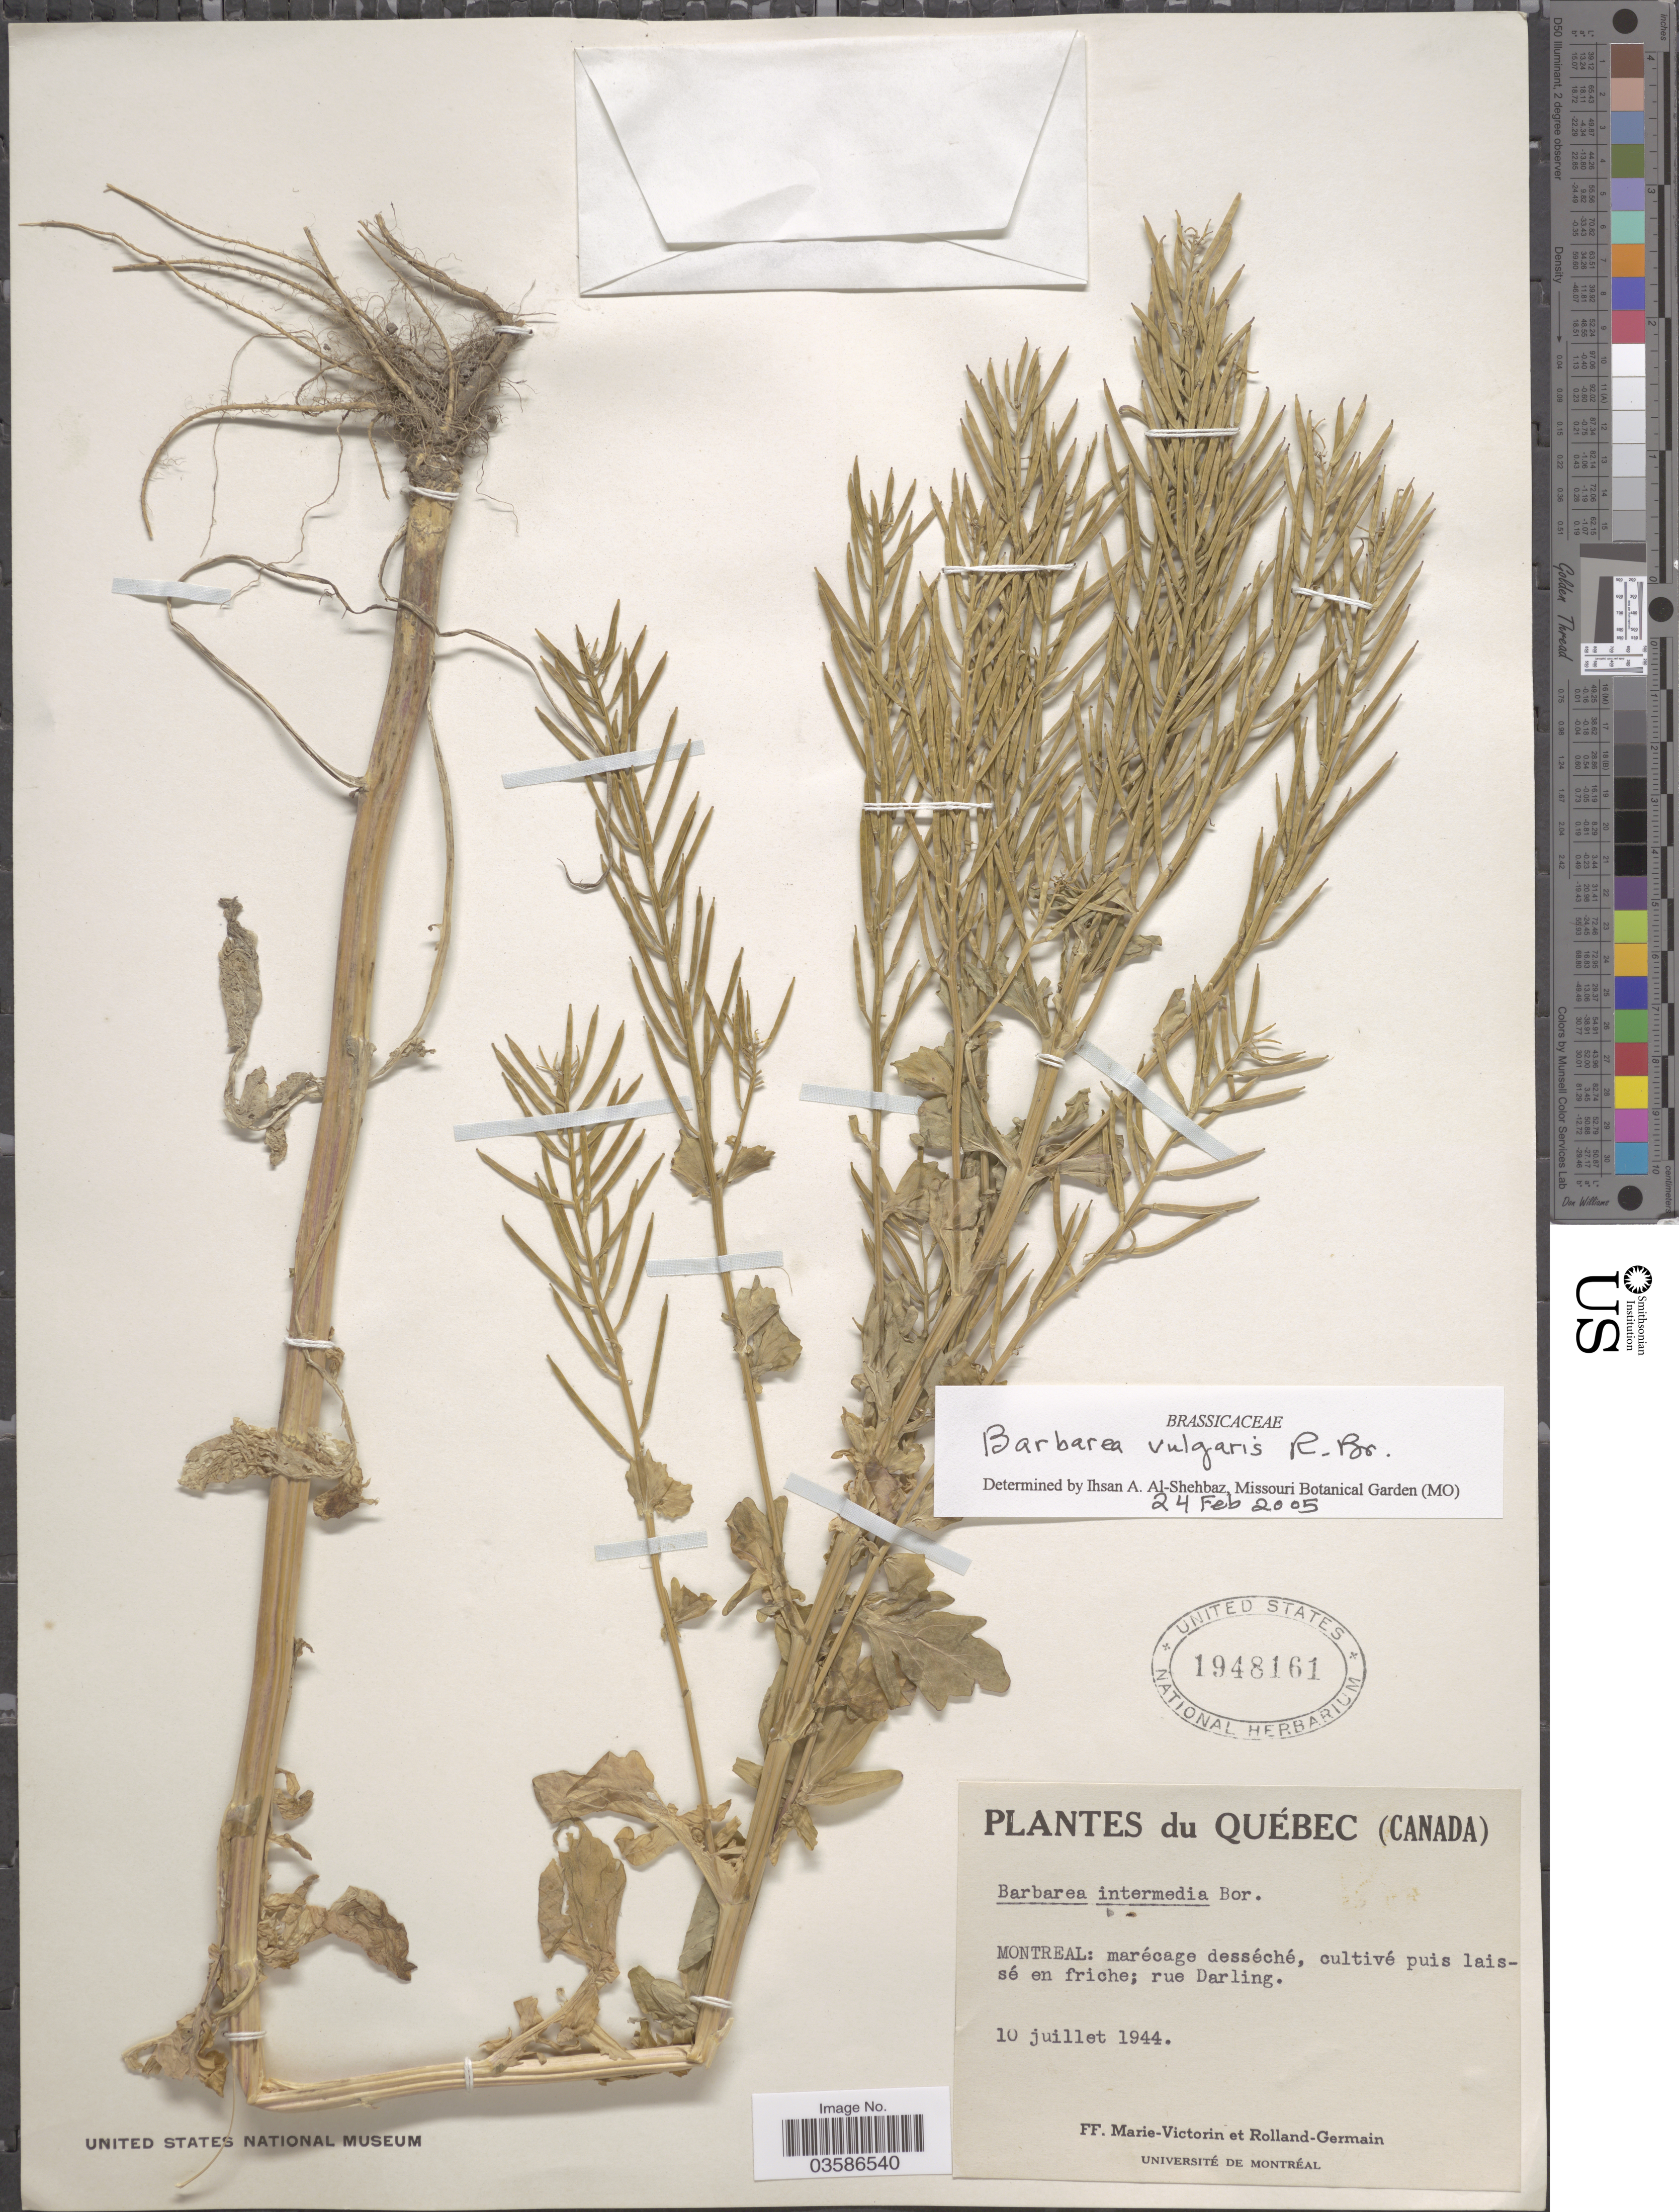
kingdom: Plantae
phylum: Tracheophyta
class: Magnoliopsida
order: Brassicales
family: Brassicaceae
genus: Barbarea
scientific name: Barbarea vulgaris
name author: W.T. Aiton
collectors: F. Marie-Victorin & Rolland-Germain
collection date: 1944-07-10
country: Canada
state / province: Quebec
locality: Montreal: marécage desséché, cultivé puis laissé en friche; rue Darling.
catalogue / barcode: US 1948161